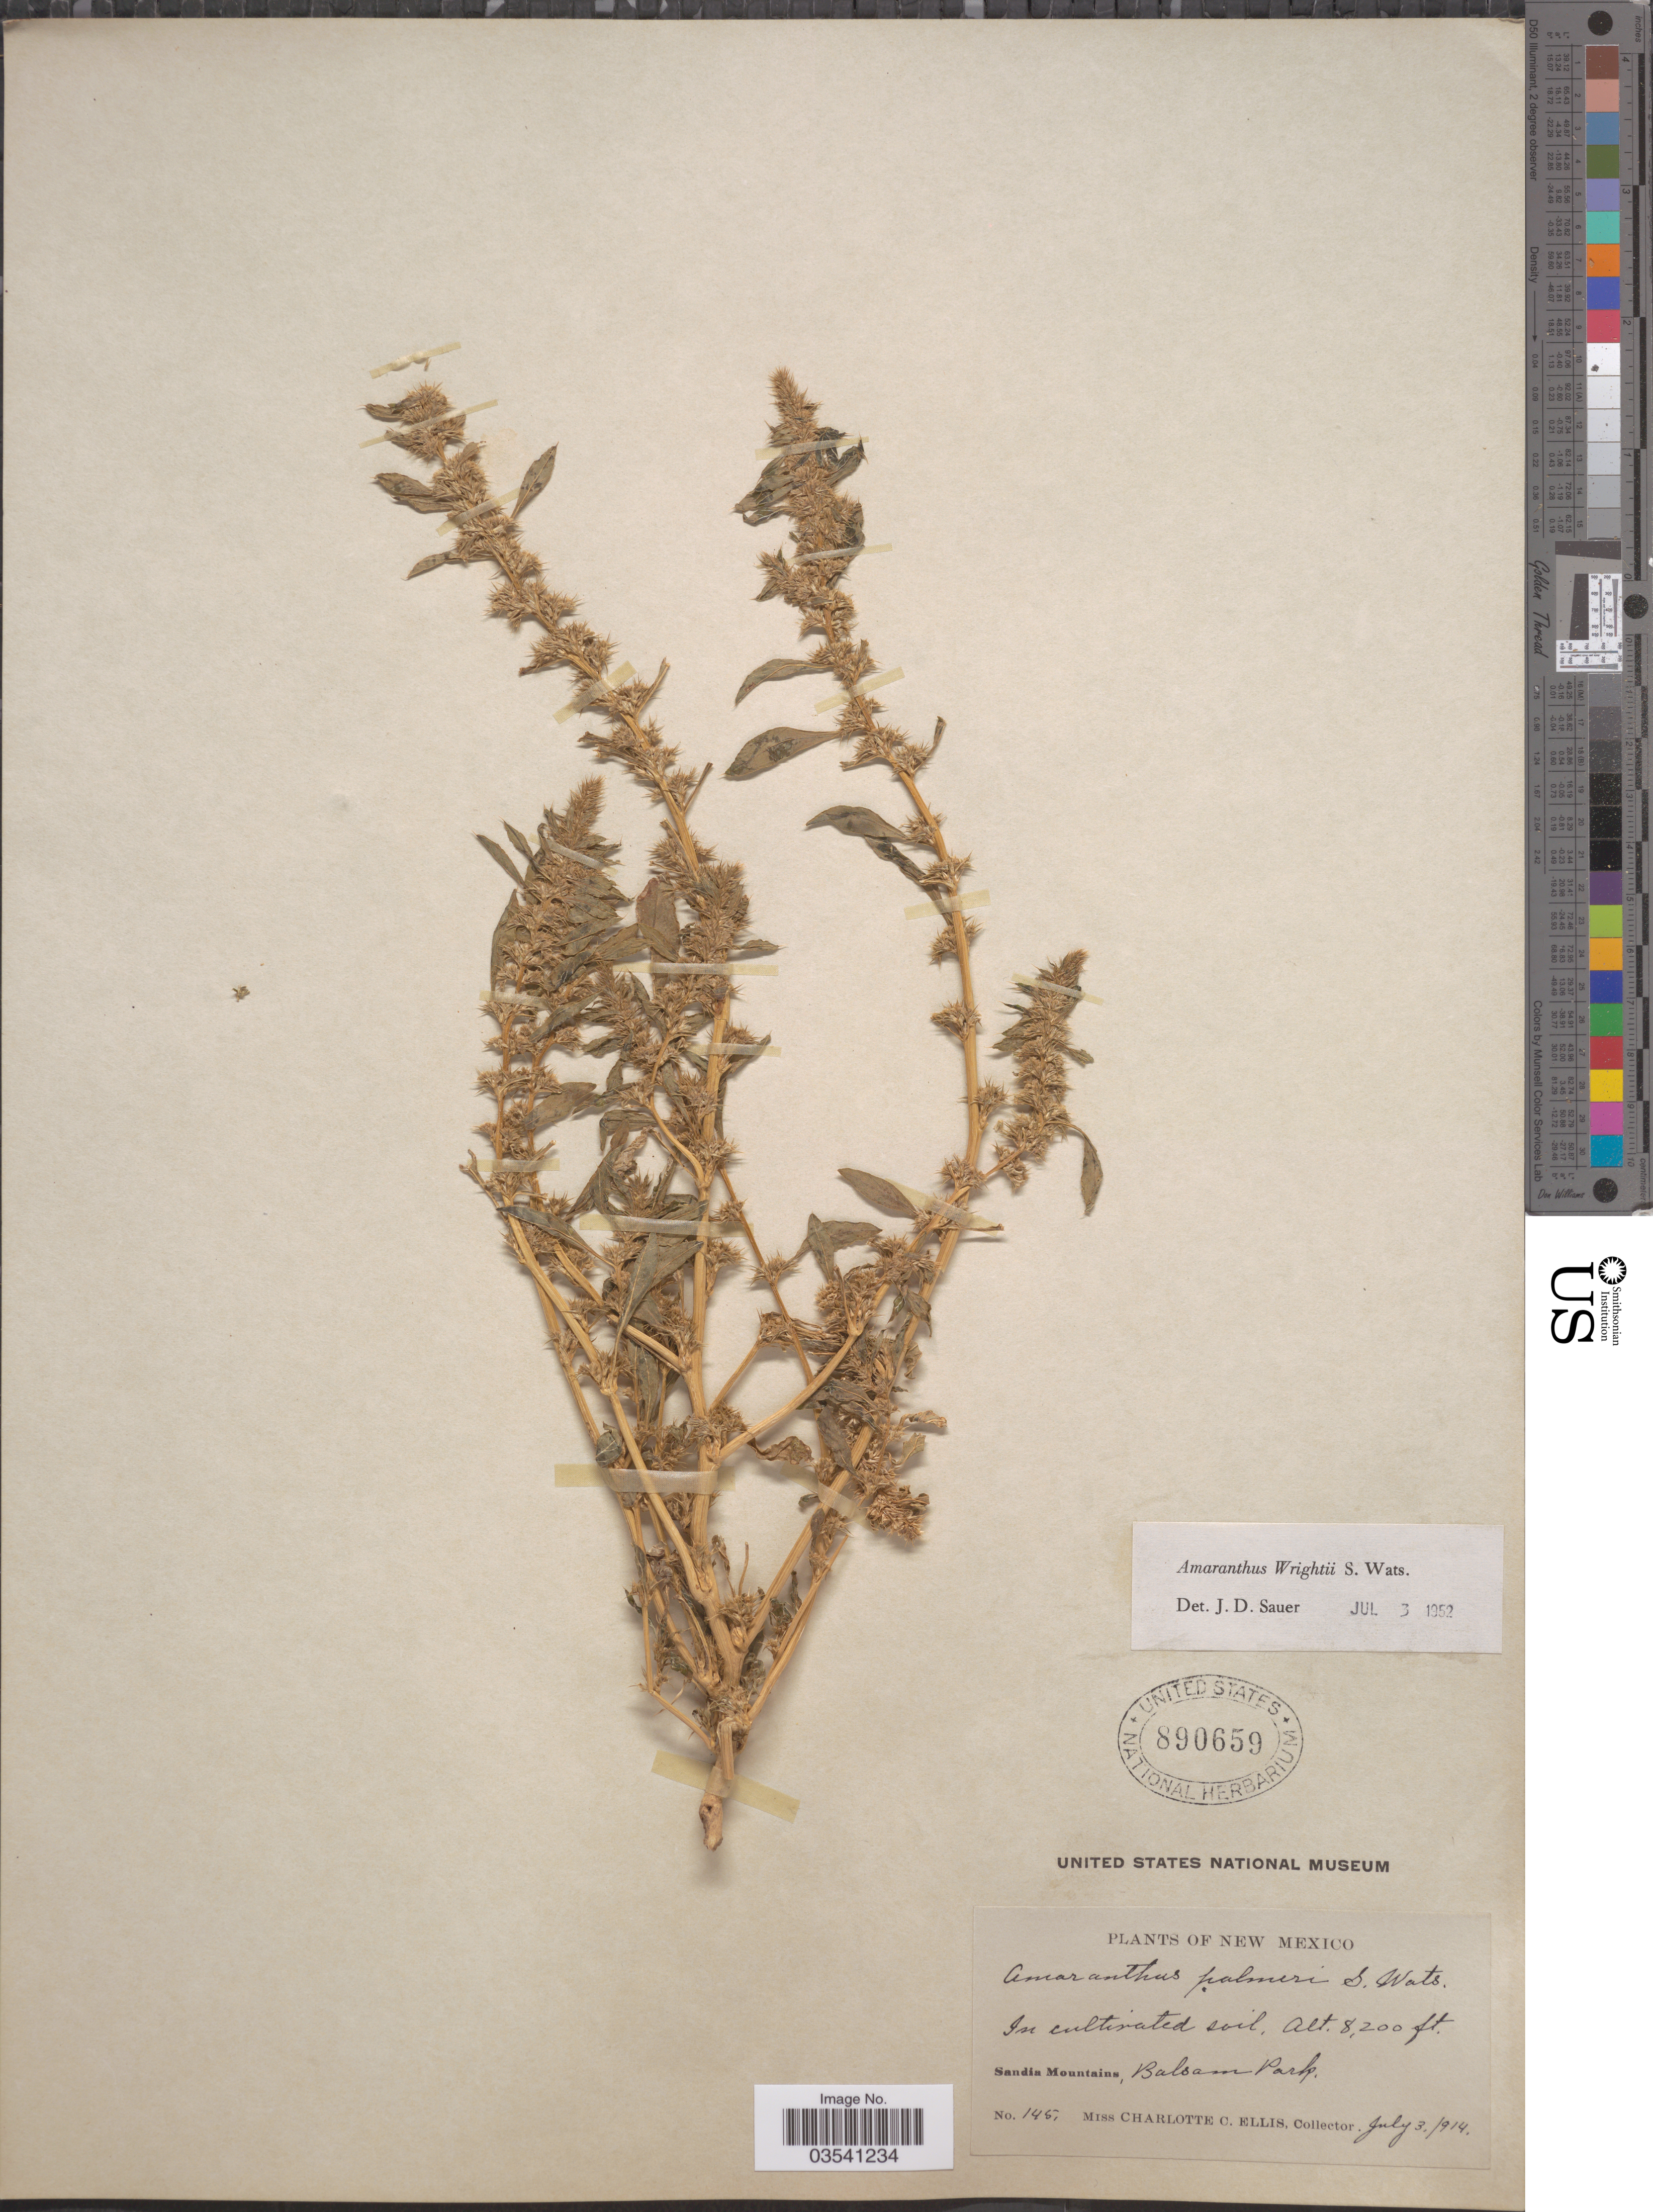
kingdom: Plantae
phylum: Tracheophyta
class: Magnoliopsida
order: Caryophyllales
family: Amaranthaceae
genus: Amaranthus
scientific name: Amaranthus wrightii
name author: S. Watson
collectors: C. C. Ellis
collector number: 145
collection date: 1914-07-03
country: United States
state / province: New Mexico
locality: Sandia Mountains, Balsam park.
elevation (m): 2499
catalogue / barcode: US 890659